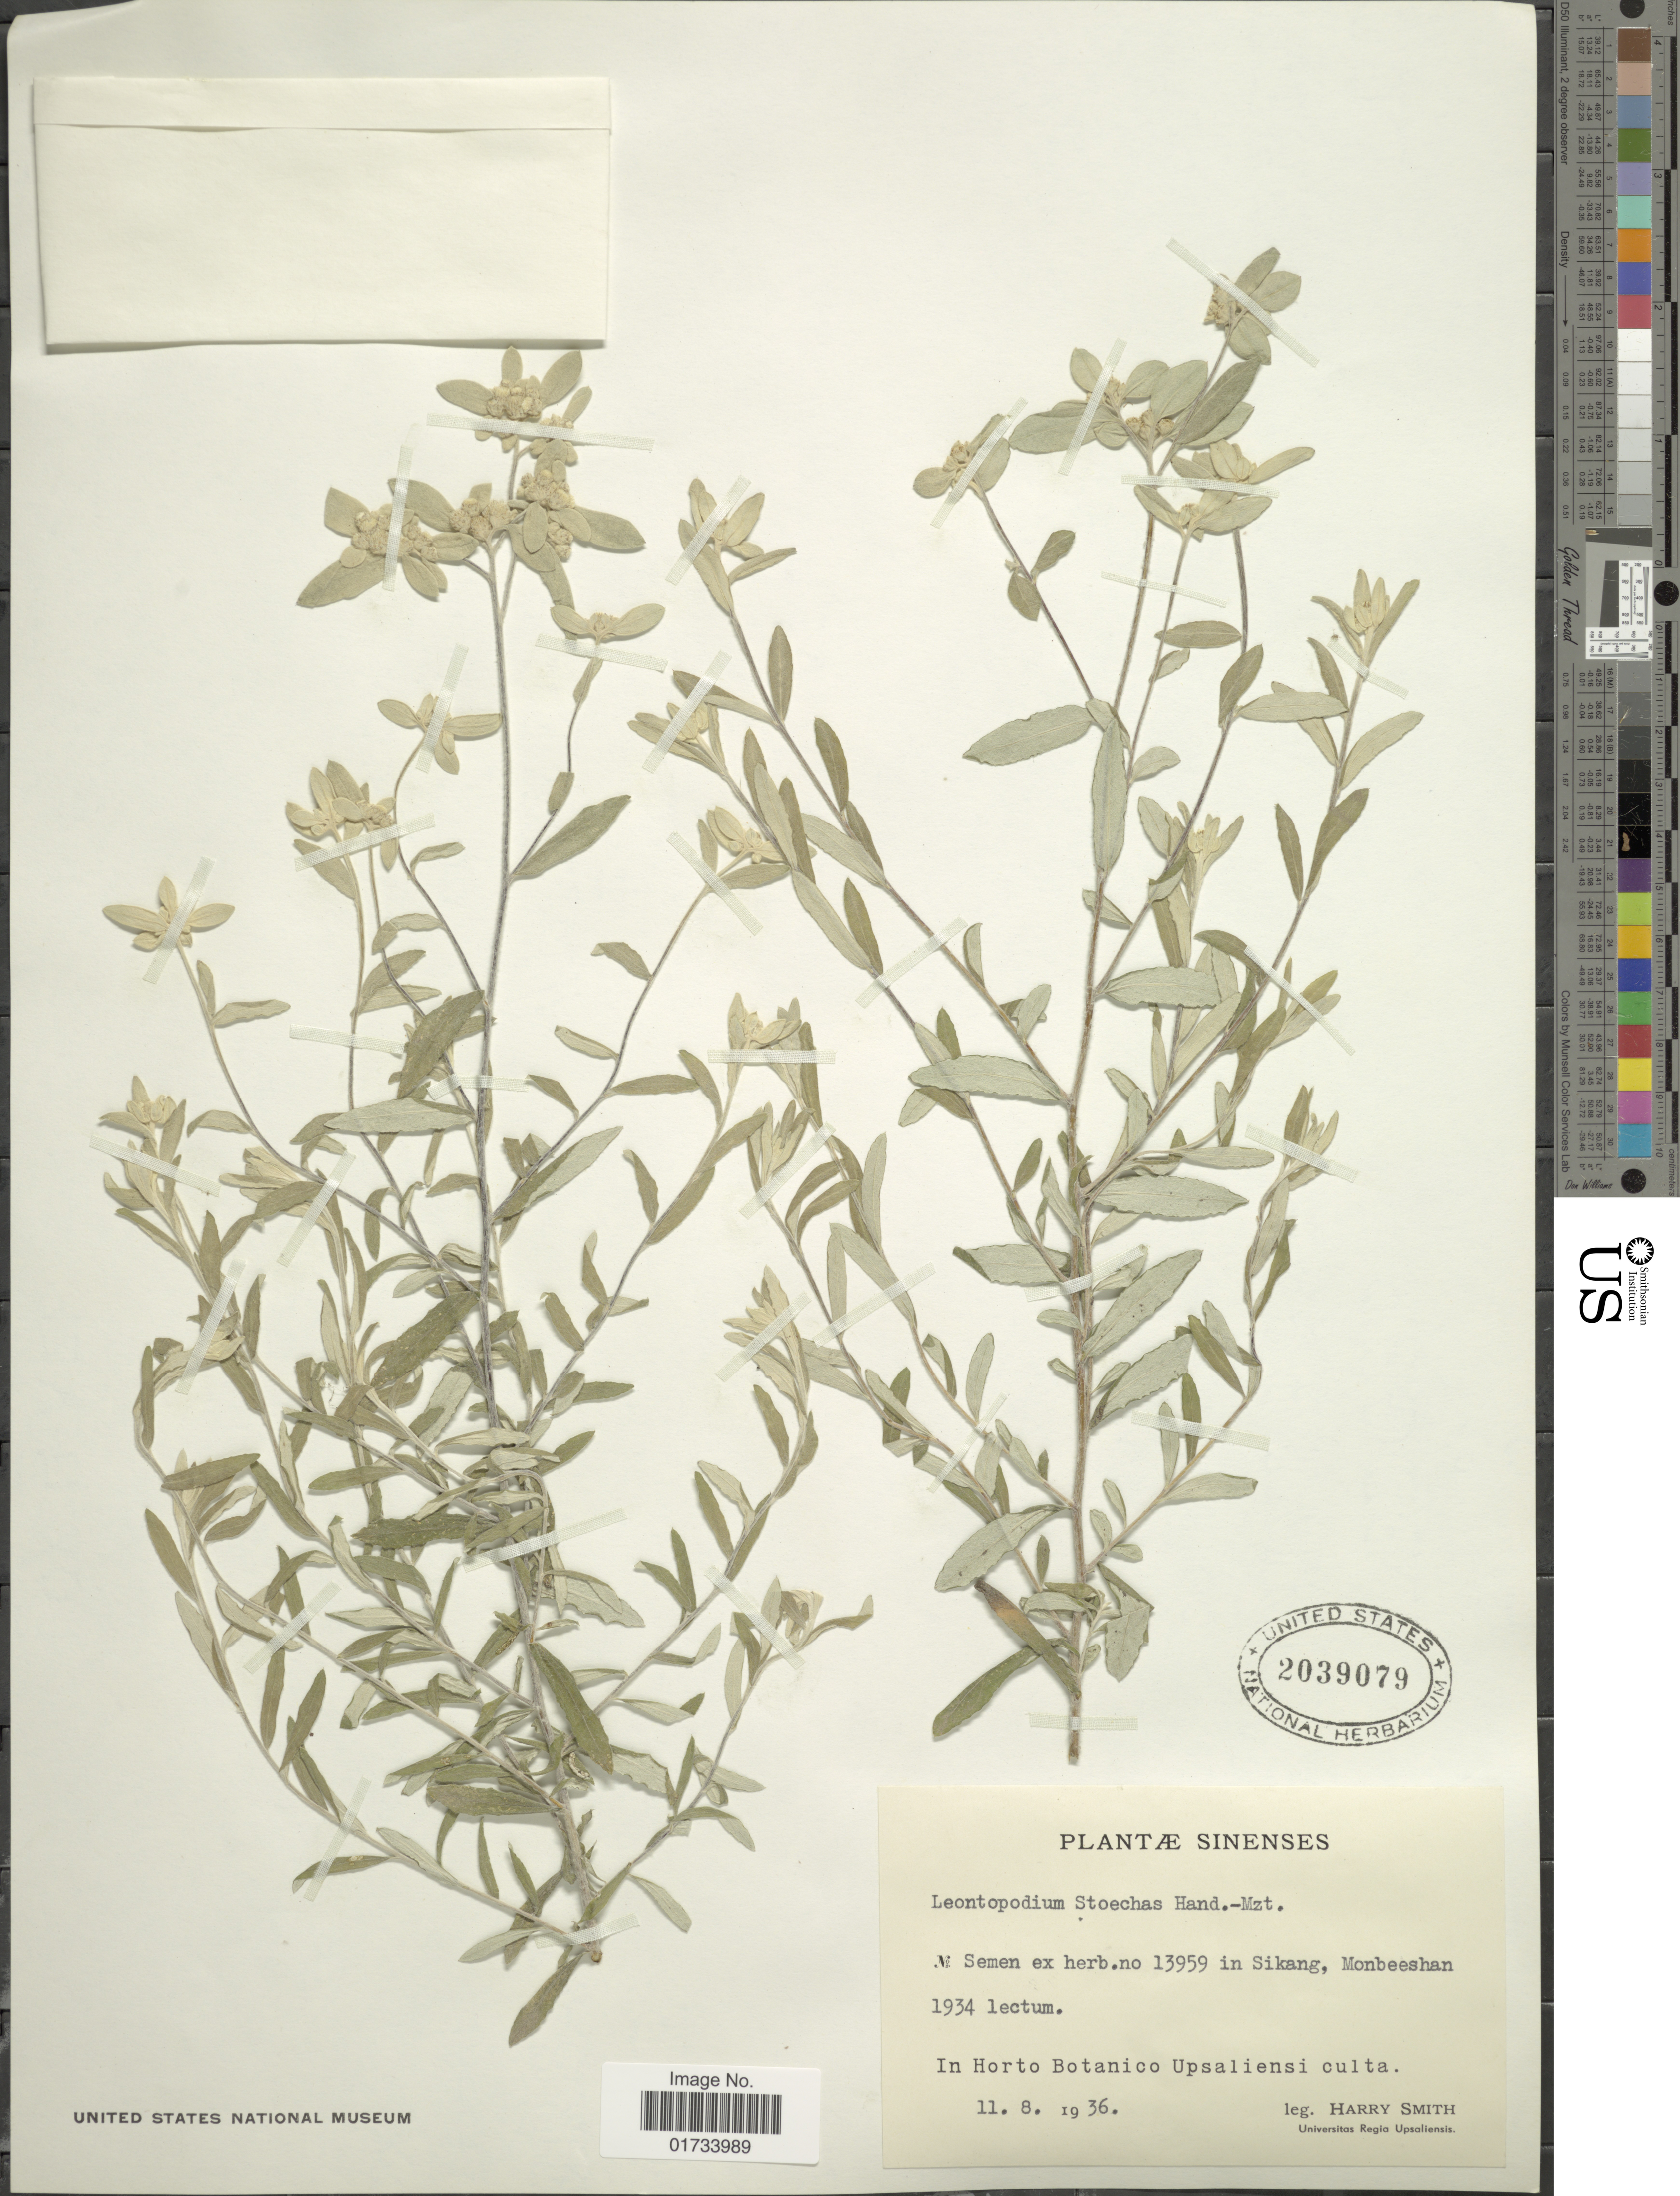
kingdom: Plantae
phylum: Tracheophyta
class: Magnoliopsida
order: Asterales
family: Asteraceae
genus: Leontopodium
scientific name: Leontopodium stoechas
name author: Hand.-Mazz.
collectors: H. Smith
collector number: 13959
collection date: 1936-08-11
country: China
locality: In Horto Botanica Upsaliensi cultu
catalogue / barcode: US 2039079